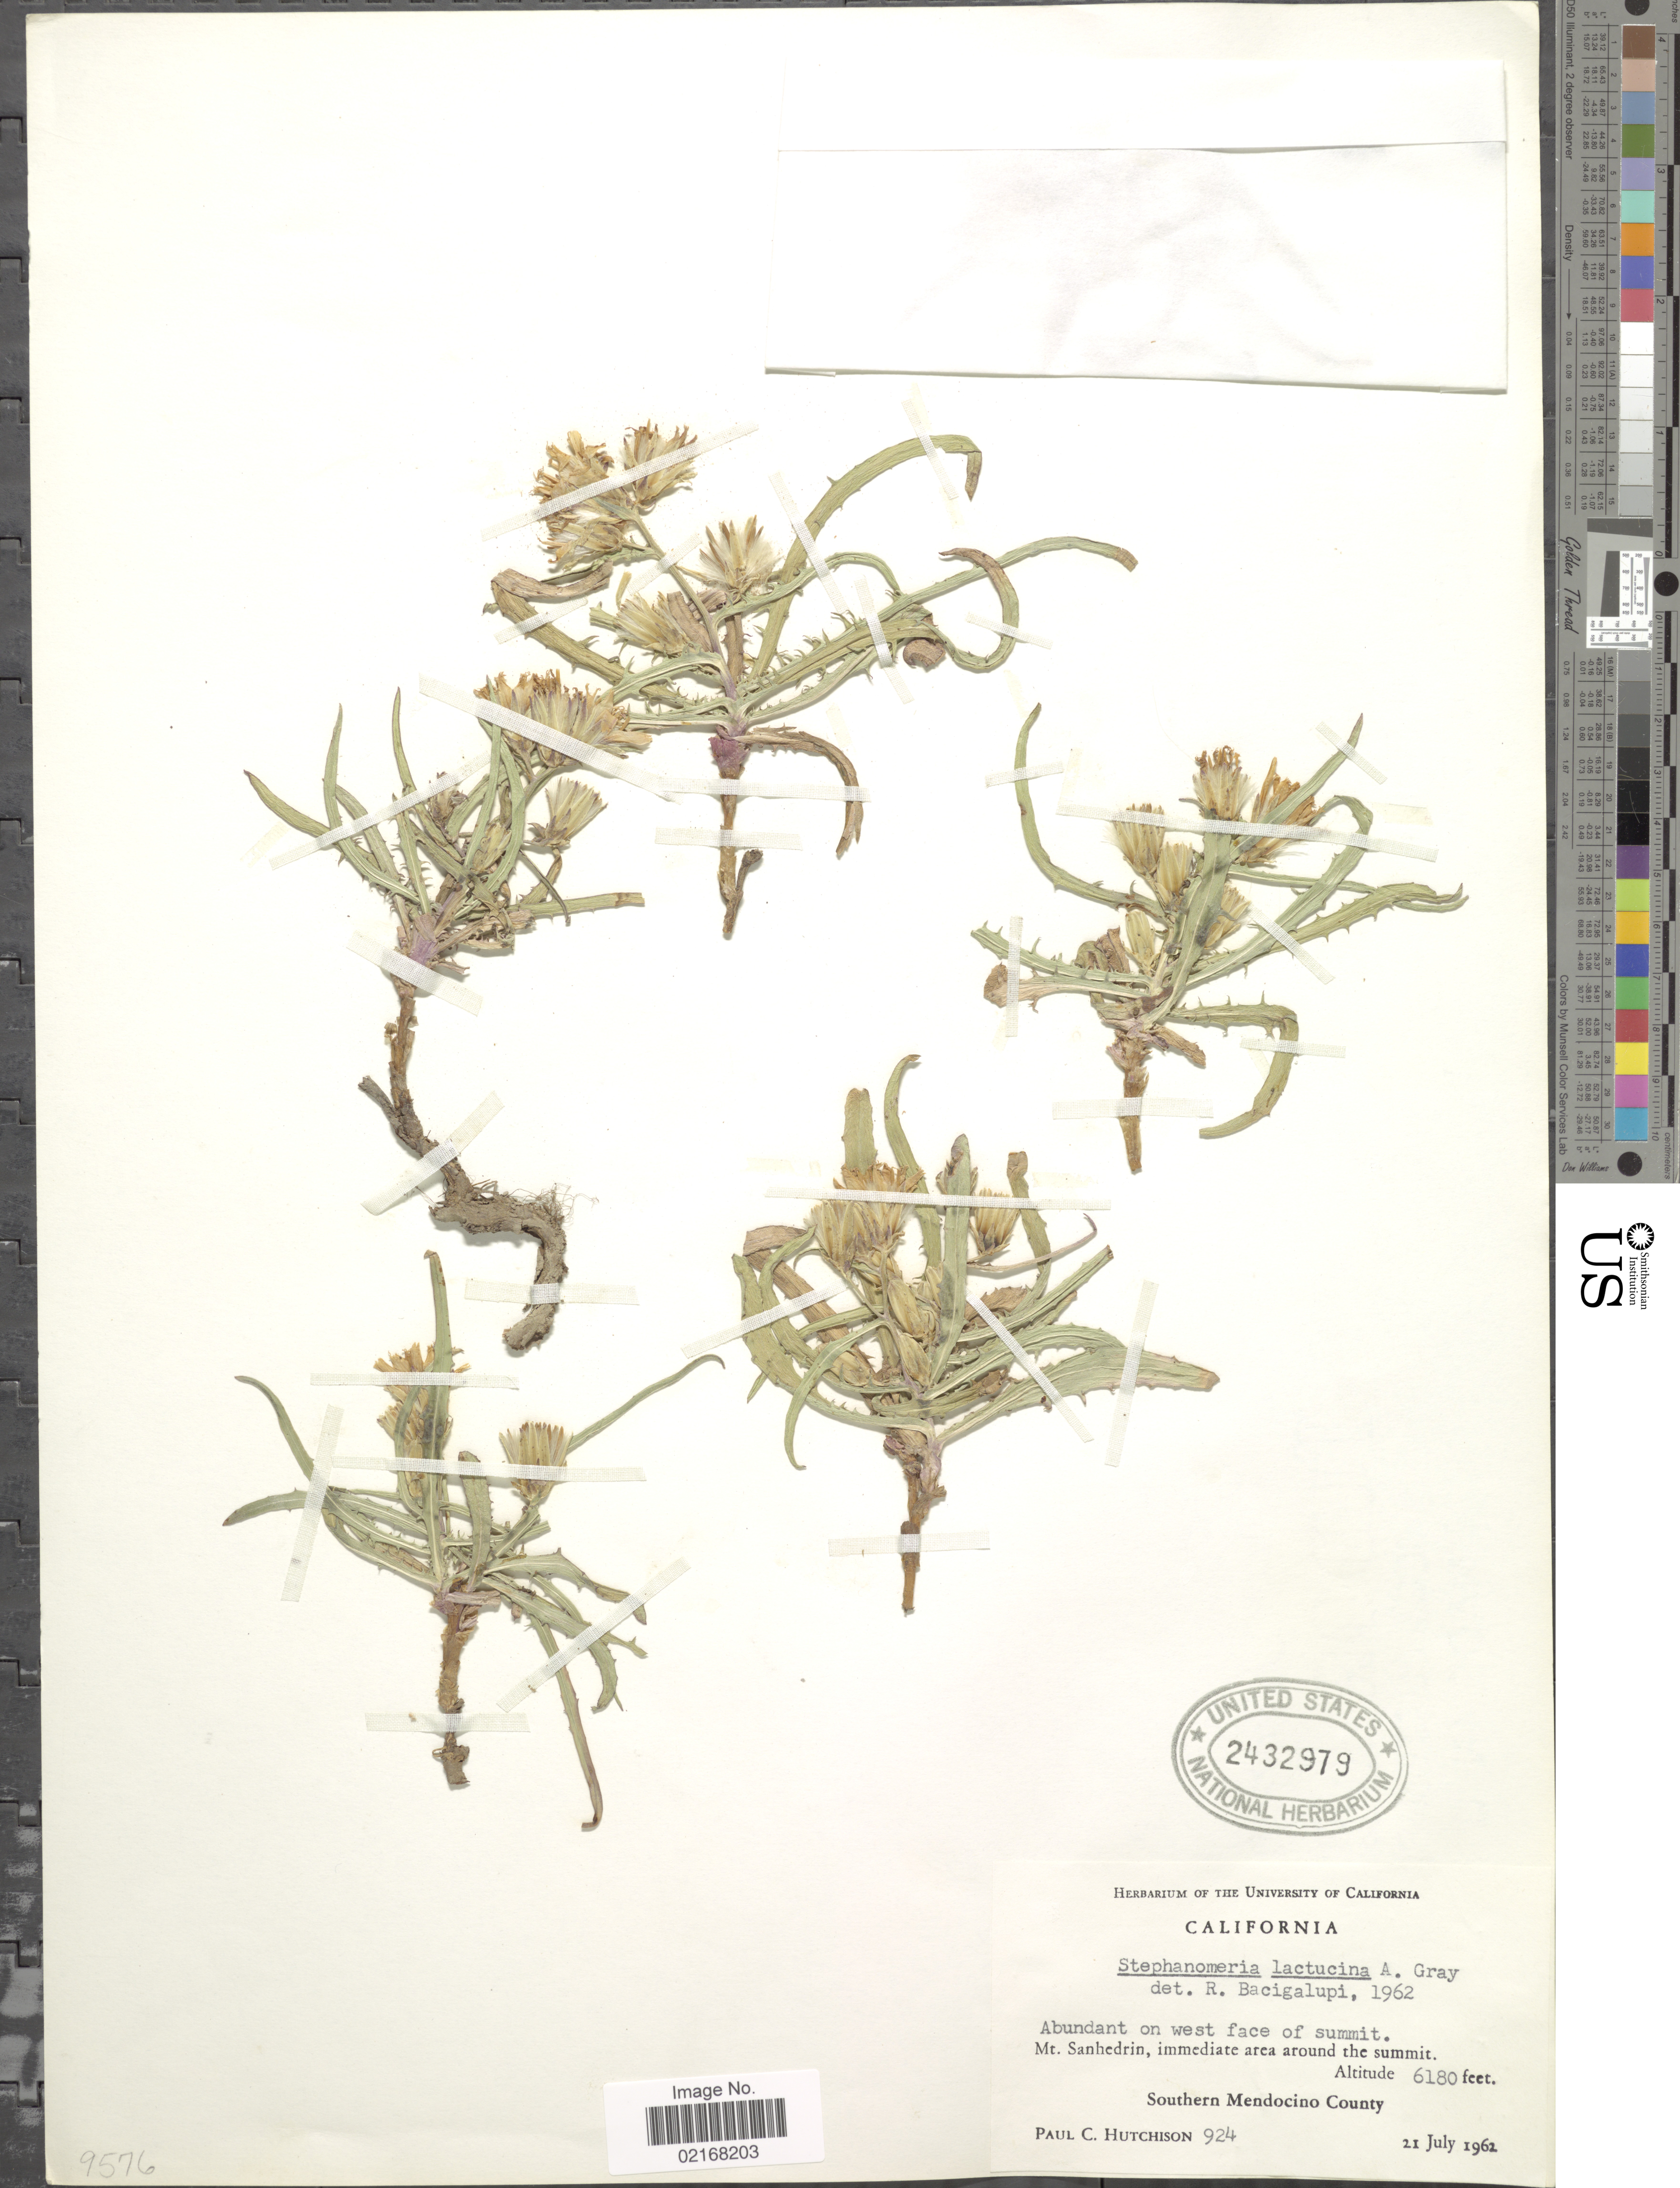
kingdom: Plantae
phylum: Tracheophyta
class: Magnoliopsida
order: Asterales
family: Asteraceae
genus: Stephanomeria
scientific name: Stephanomeria lactucina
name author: A. Gray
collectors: P. C. Hutchison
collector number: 924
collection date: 1962-07-21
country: United States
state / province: California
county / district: Mendocino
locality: Mt. Sanhedrin, immediate area around the summit. Southern Mendocino County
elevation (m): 1884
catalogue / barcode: US 2432979